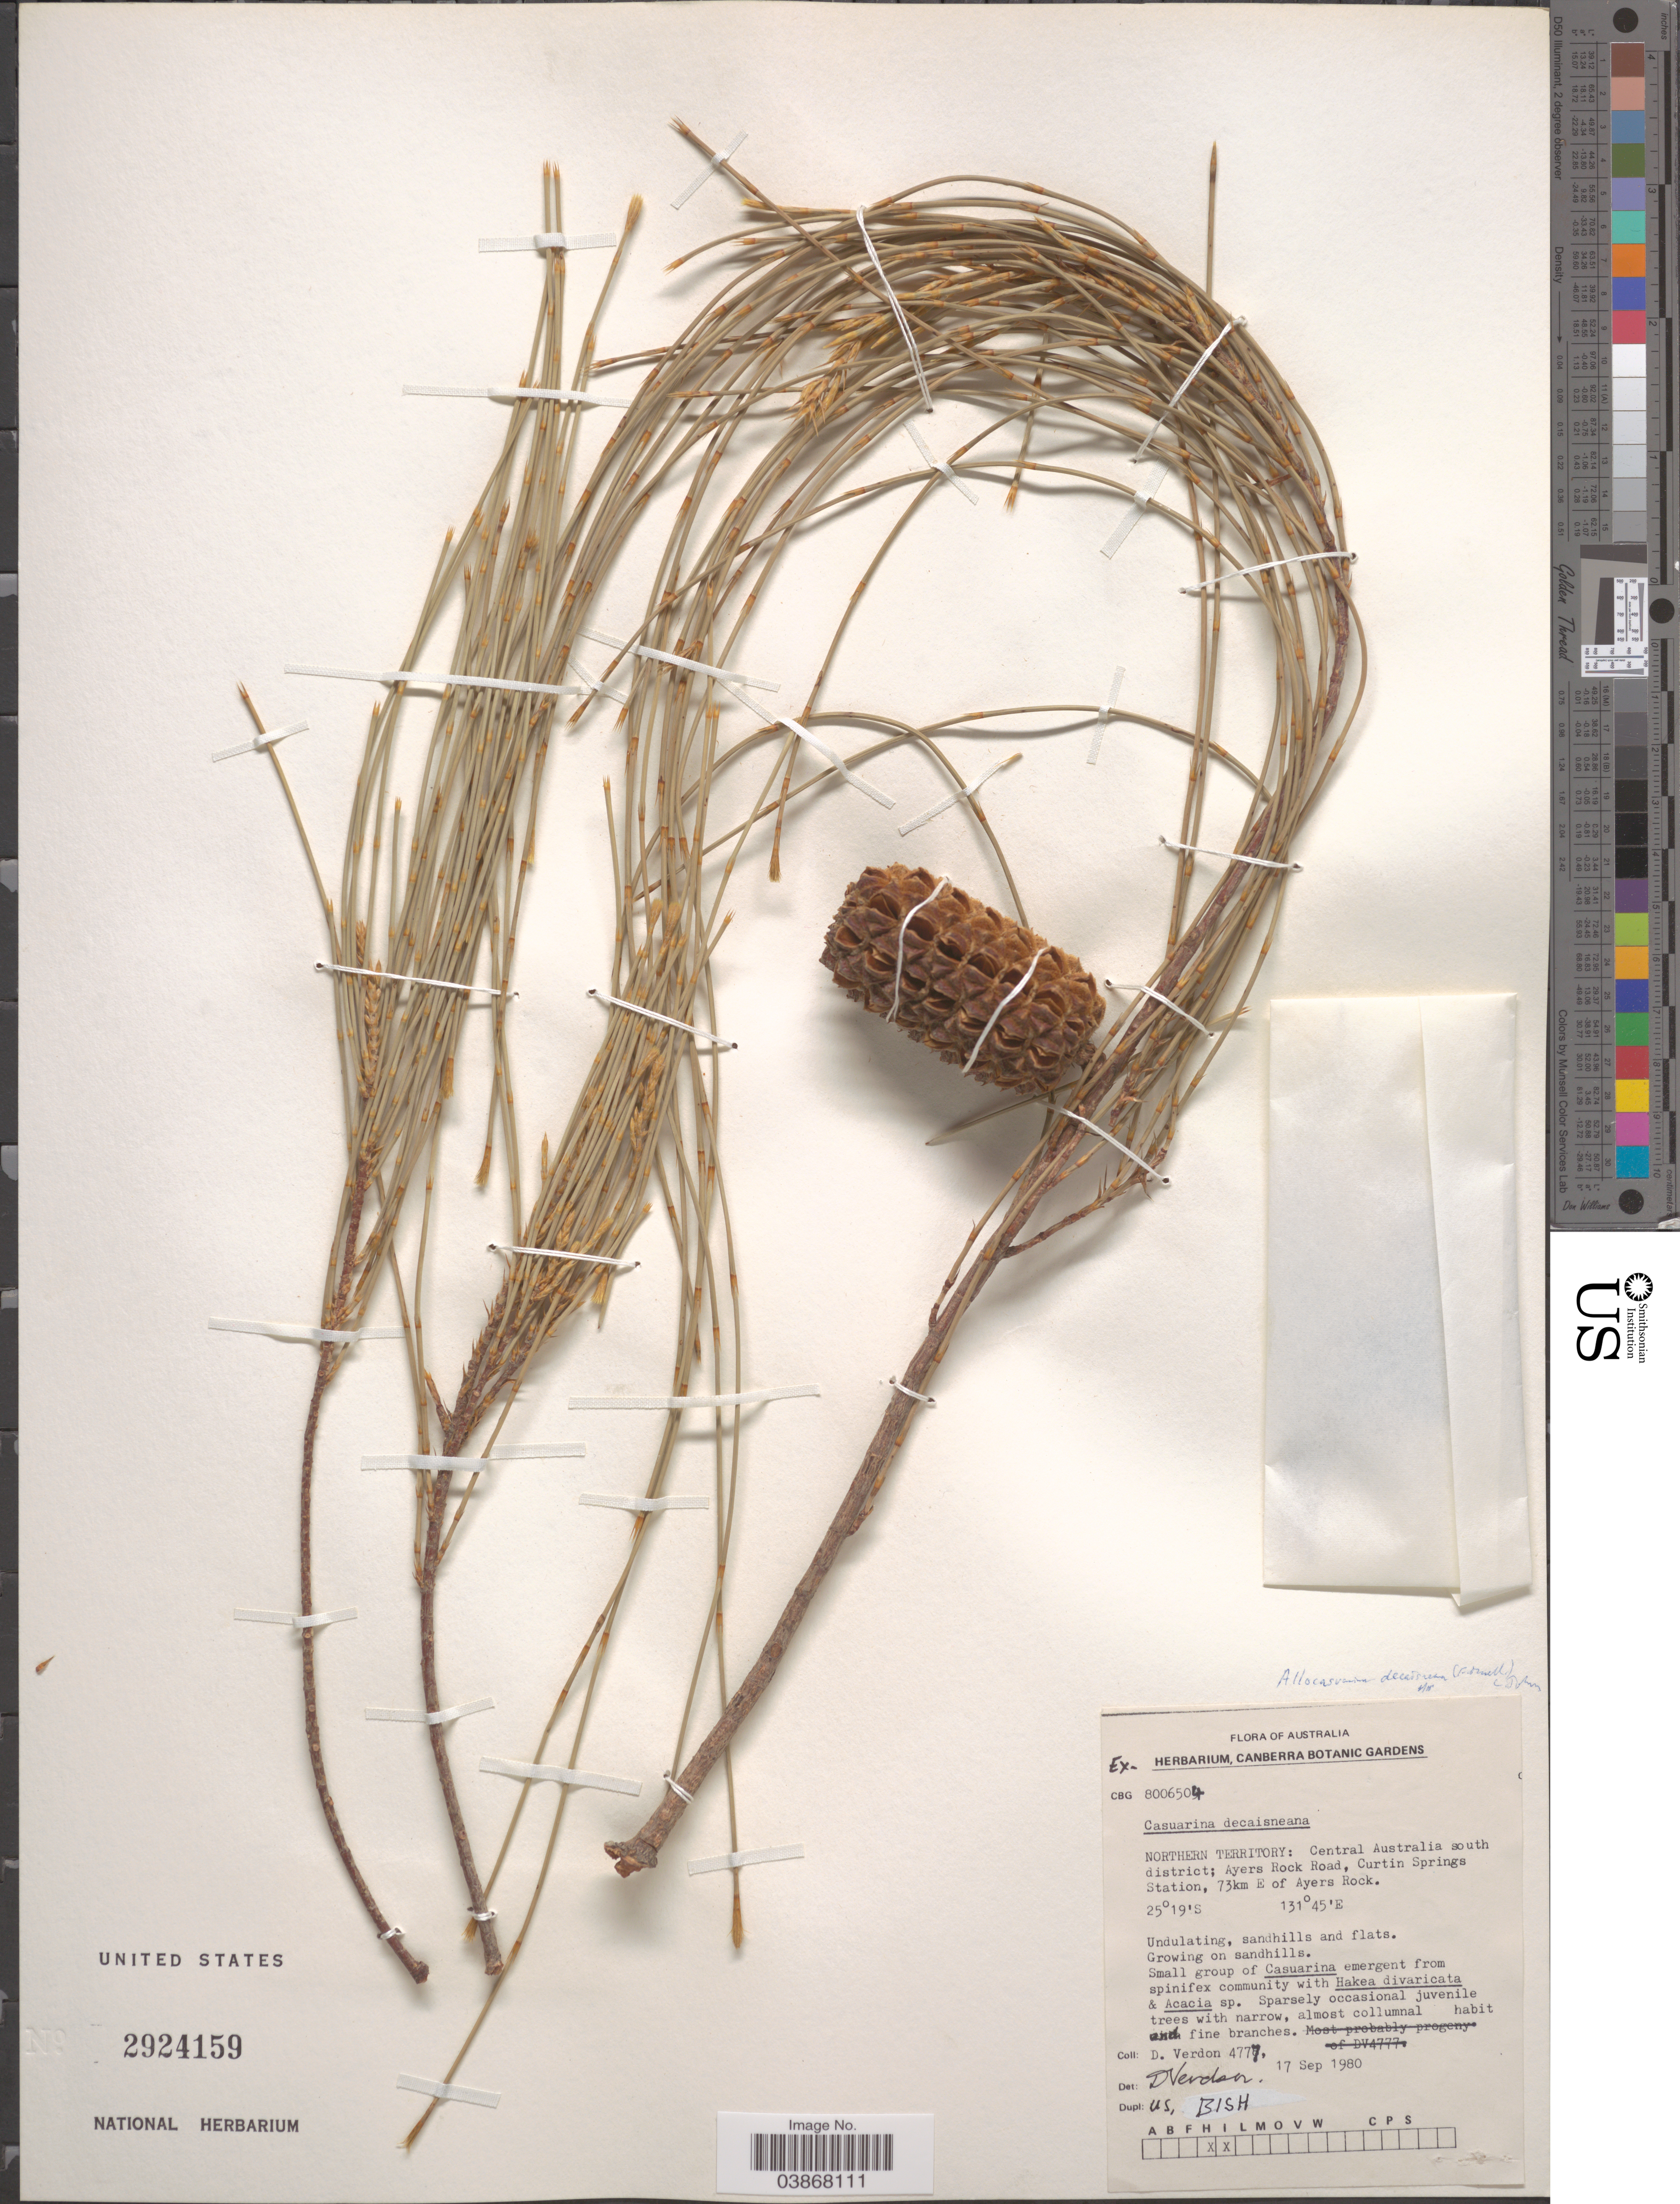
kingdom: Plantae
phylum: Tracheophyta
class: Magnoliopsida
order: Fagales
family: Casuarinaceae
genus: Allocasuarina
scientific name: Allocasuarina decaisneana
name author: (F. Muell.) L.A.S. Johnson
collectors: D. Verdon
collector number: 4777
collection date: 1980-09-17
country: Australia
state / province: Northern Territory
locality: Central Australia south district; Ayers Rock Road, Curtin Springs Station, 73 km E of Ayers Rock.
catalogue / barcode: US 2924159